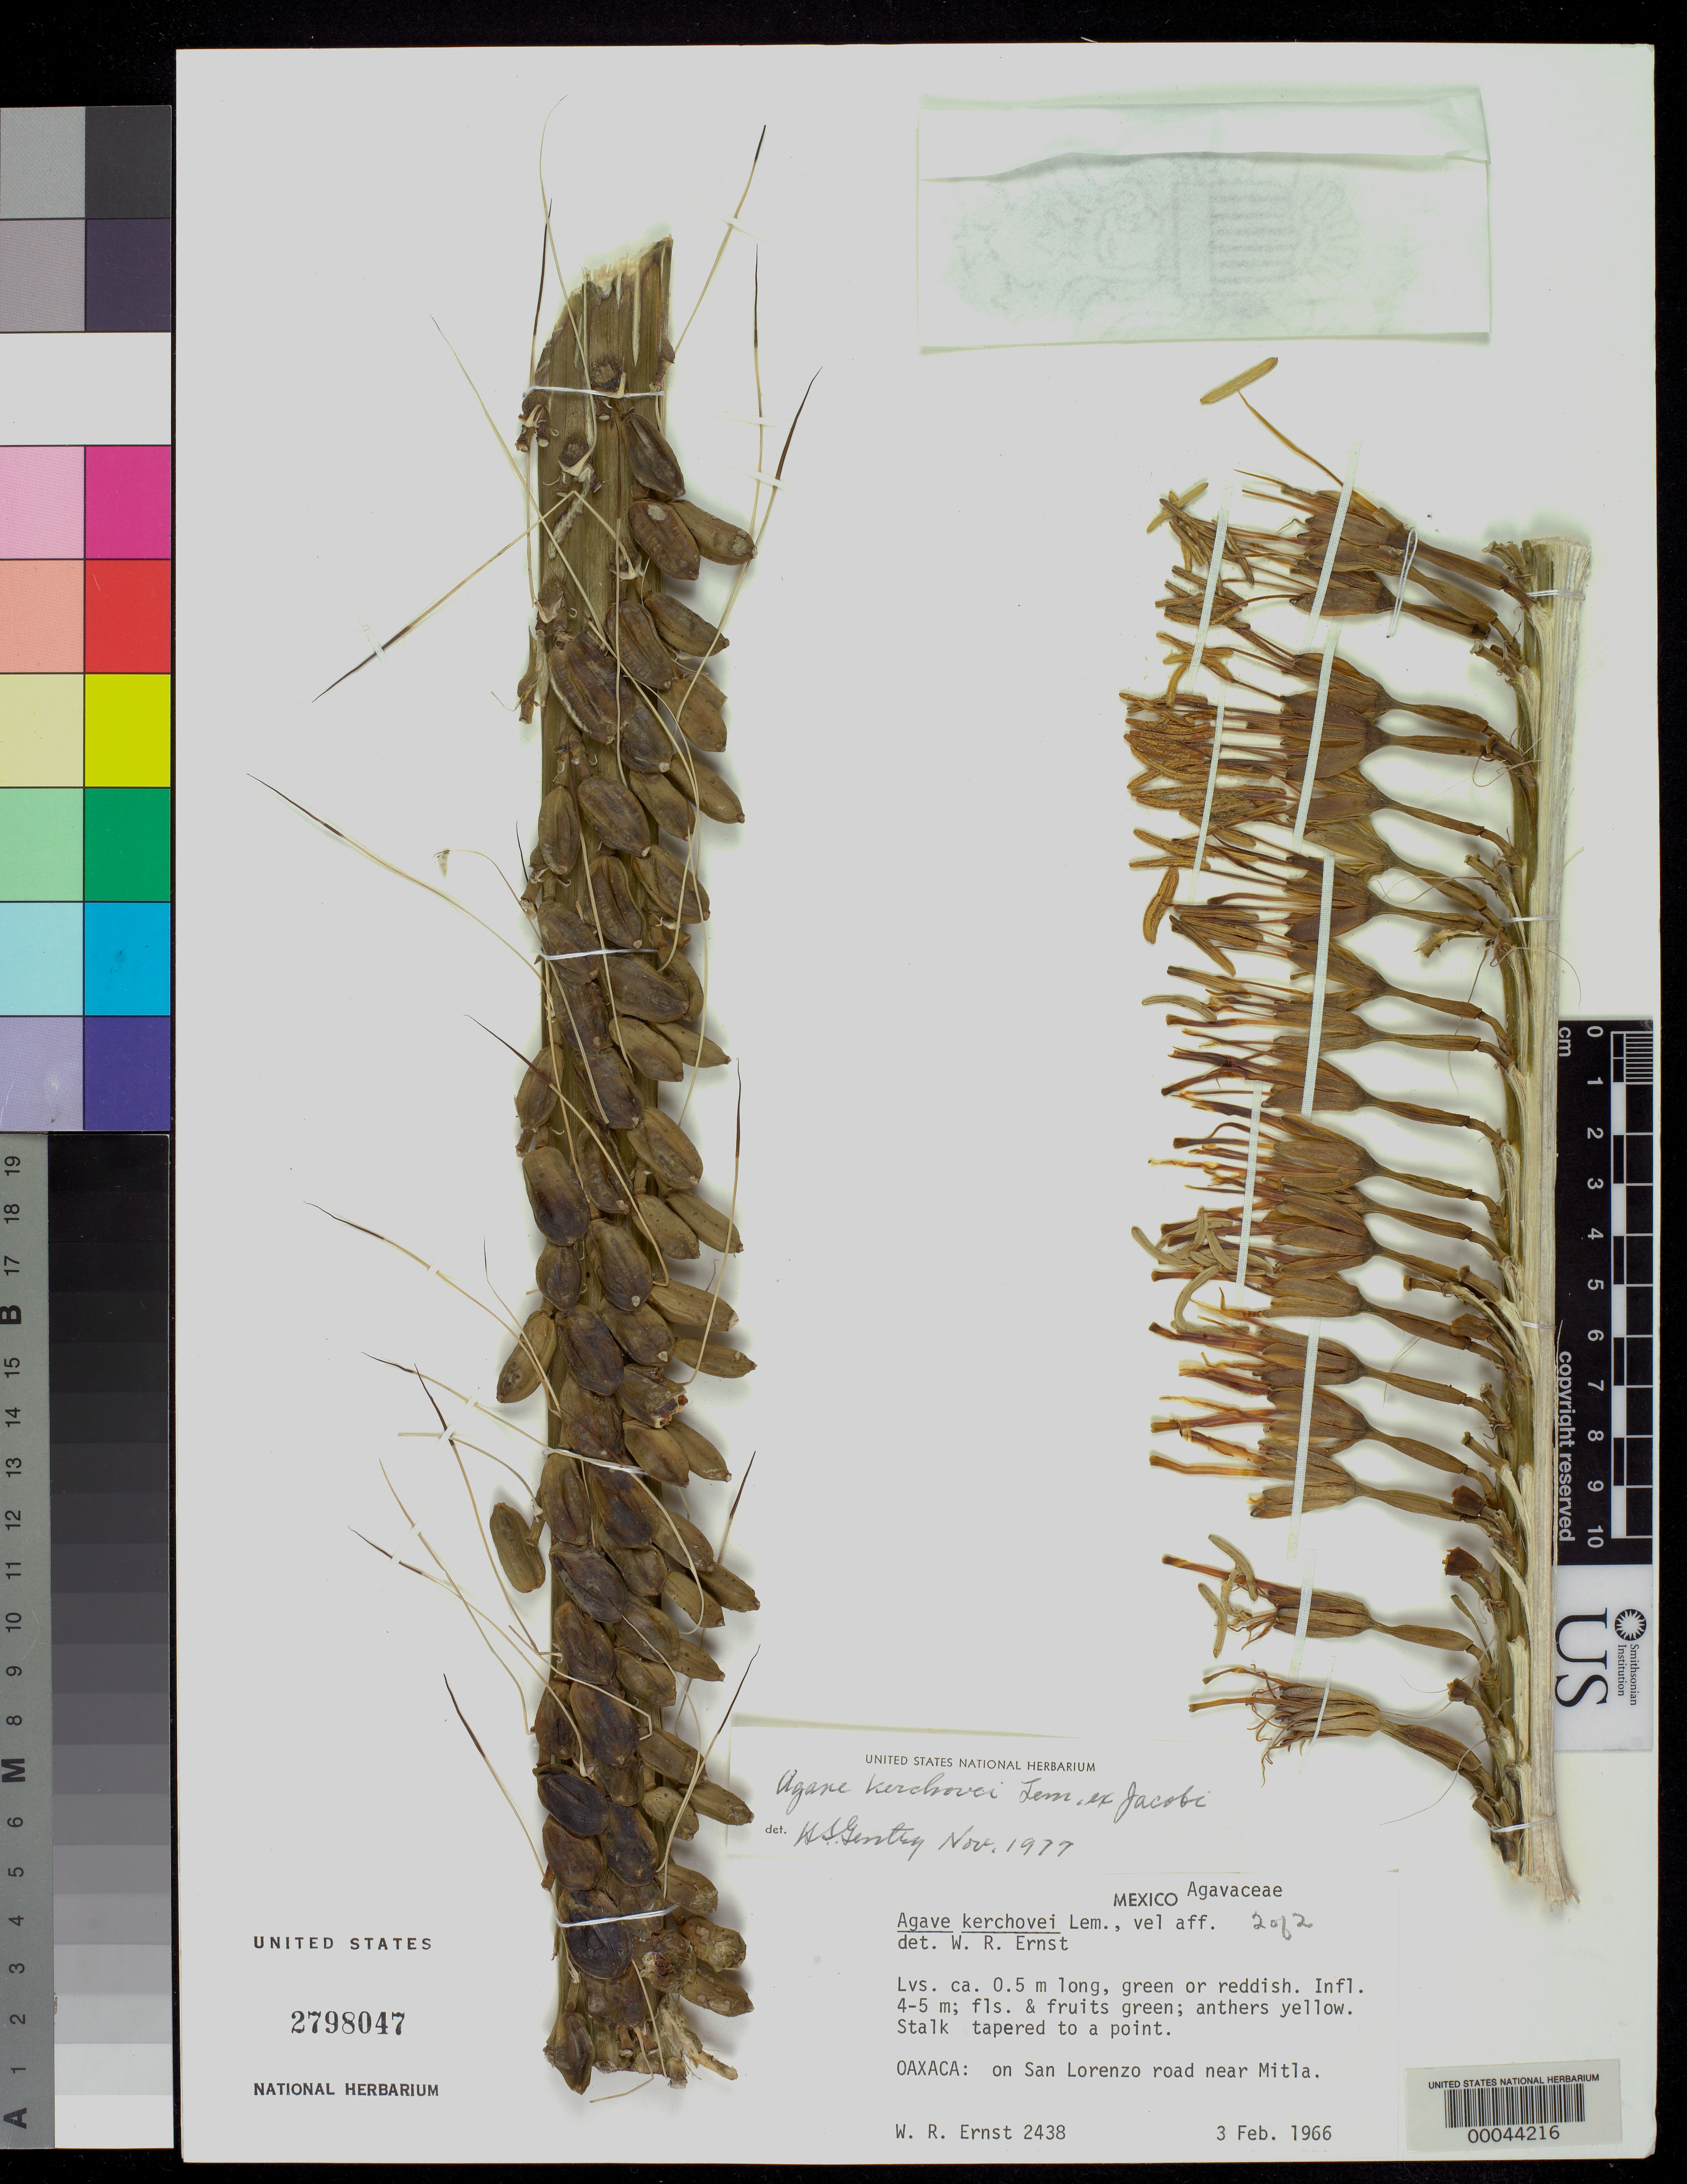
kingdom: Plantae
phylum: Tracheophyta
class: Liliopsida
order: Asparagales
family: Asparagaceae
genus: Agave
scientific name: Agave kerchovei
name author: Lem.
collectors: W. R. Ernst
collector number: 2438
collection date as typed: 03 Feb 1966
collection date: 1966-02-03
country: Mexico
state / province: Oaxaca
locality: On san lorenzo road near mitla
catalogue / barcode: US 2798047